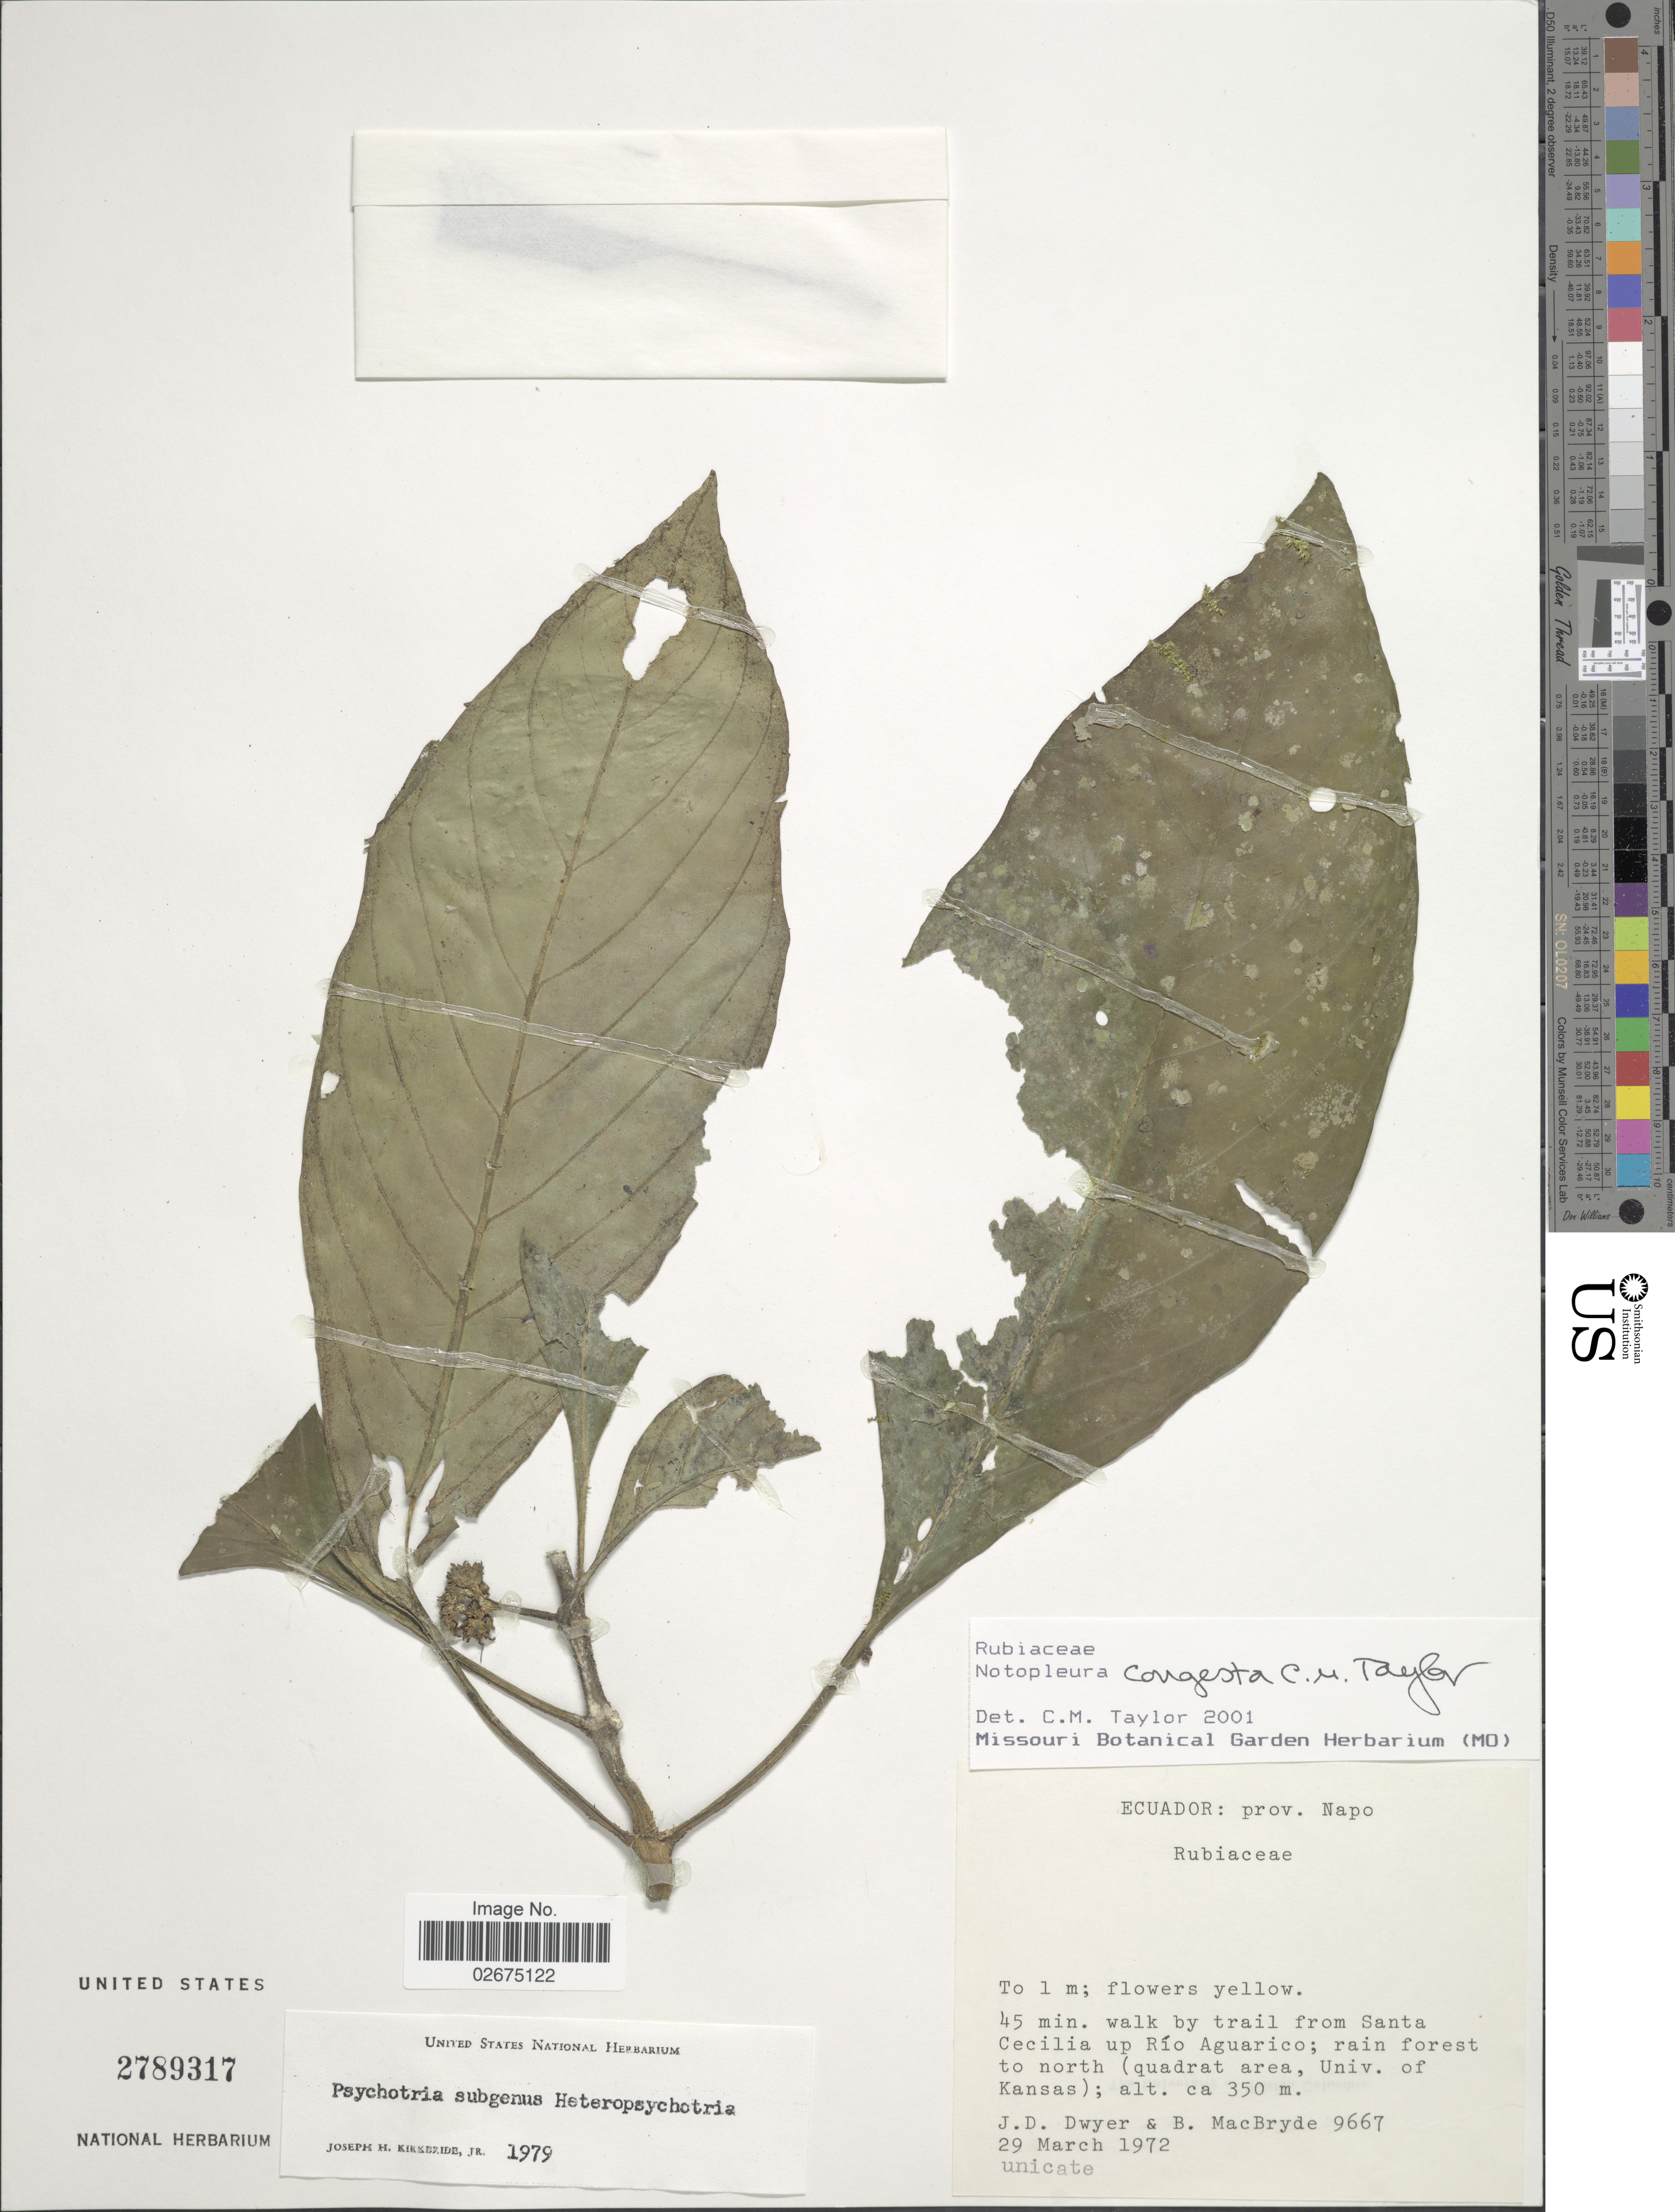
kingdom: Plantae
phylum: Tracheophyta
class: Magnoliopsida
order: Gentianales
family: Rubiaceae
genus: Notopleura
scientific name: Notopleura congesta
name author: C.M. Taylor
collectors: J. D. Dwyer & B. MacBryde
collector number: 9667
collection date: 1972-03-29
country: Ecuador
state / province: Napo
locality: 45 min. walk by trail from Santa Cecilia up Rio Aguarico; rain forest to north (quadrat area, Univ. of Kansas)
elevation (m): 350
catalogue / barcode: US 2789317